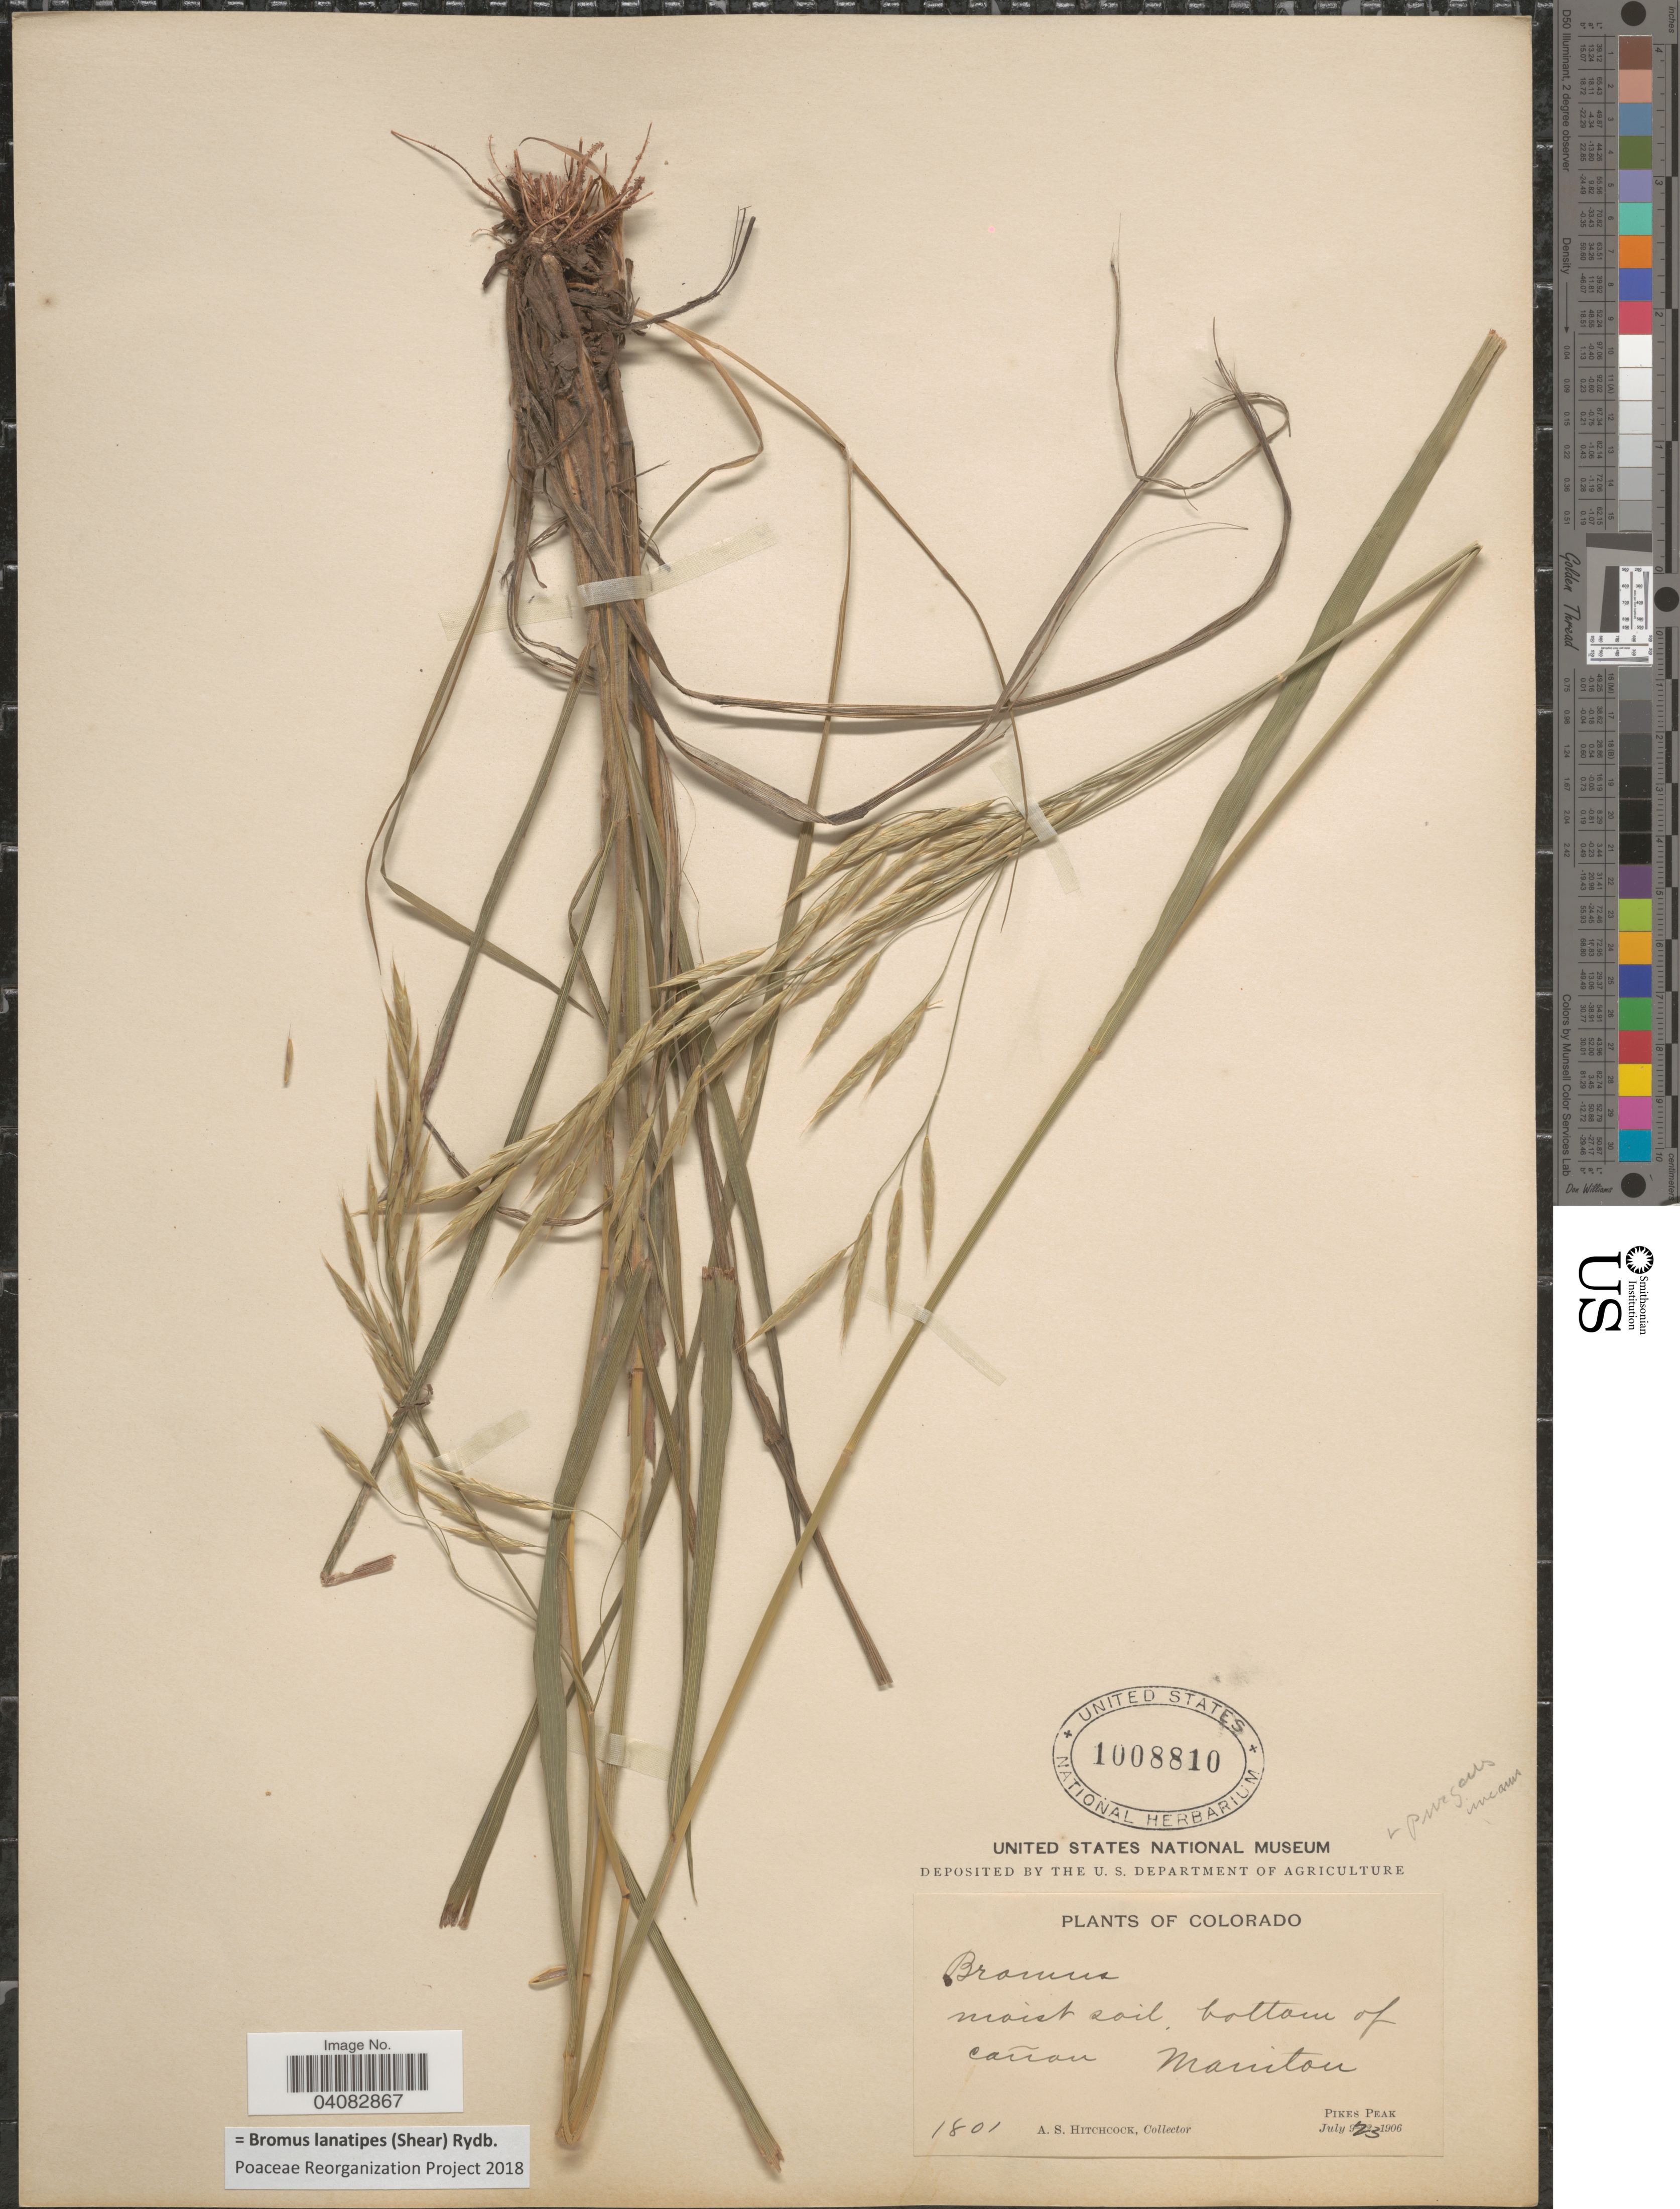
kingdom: Plantae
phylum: Tracheophyta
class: Liliopsida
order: Poales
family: Poaceae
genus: Bromus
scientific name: Bromus lanatipes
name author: (Shear) Rydb.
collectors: A. S. Hitchcock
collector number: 1801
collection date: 1906-07-23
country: United States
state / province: Colorado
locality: Moist soil bottom of cañon. Maniton. Pikes Peak.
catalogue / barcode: US 1008810